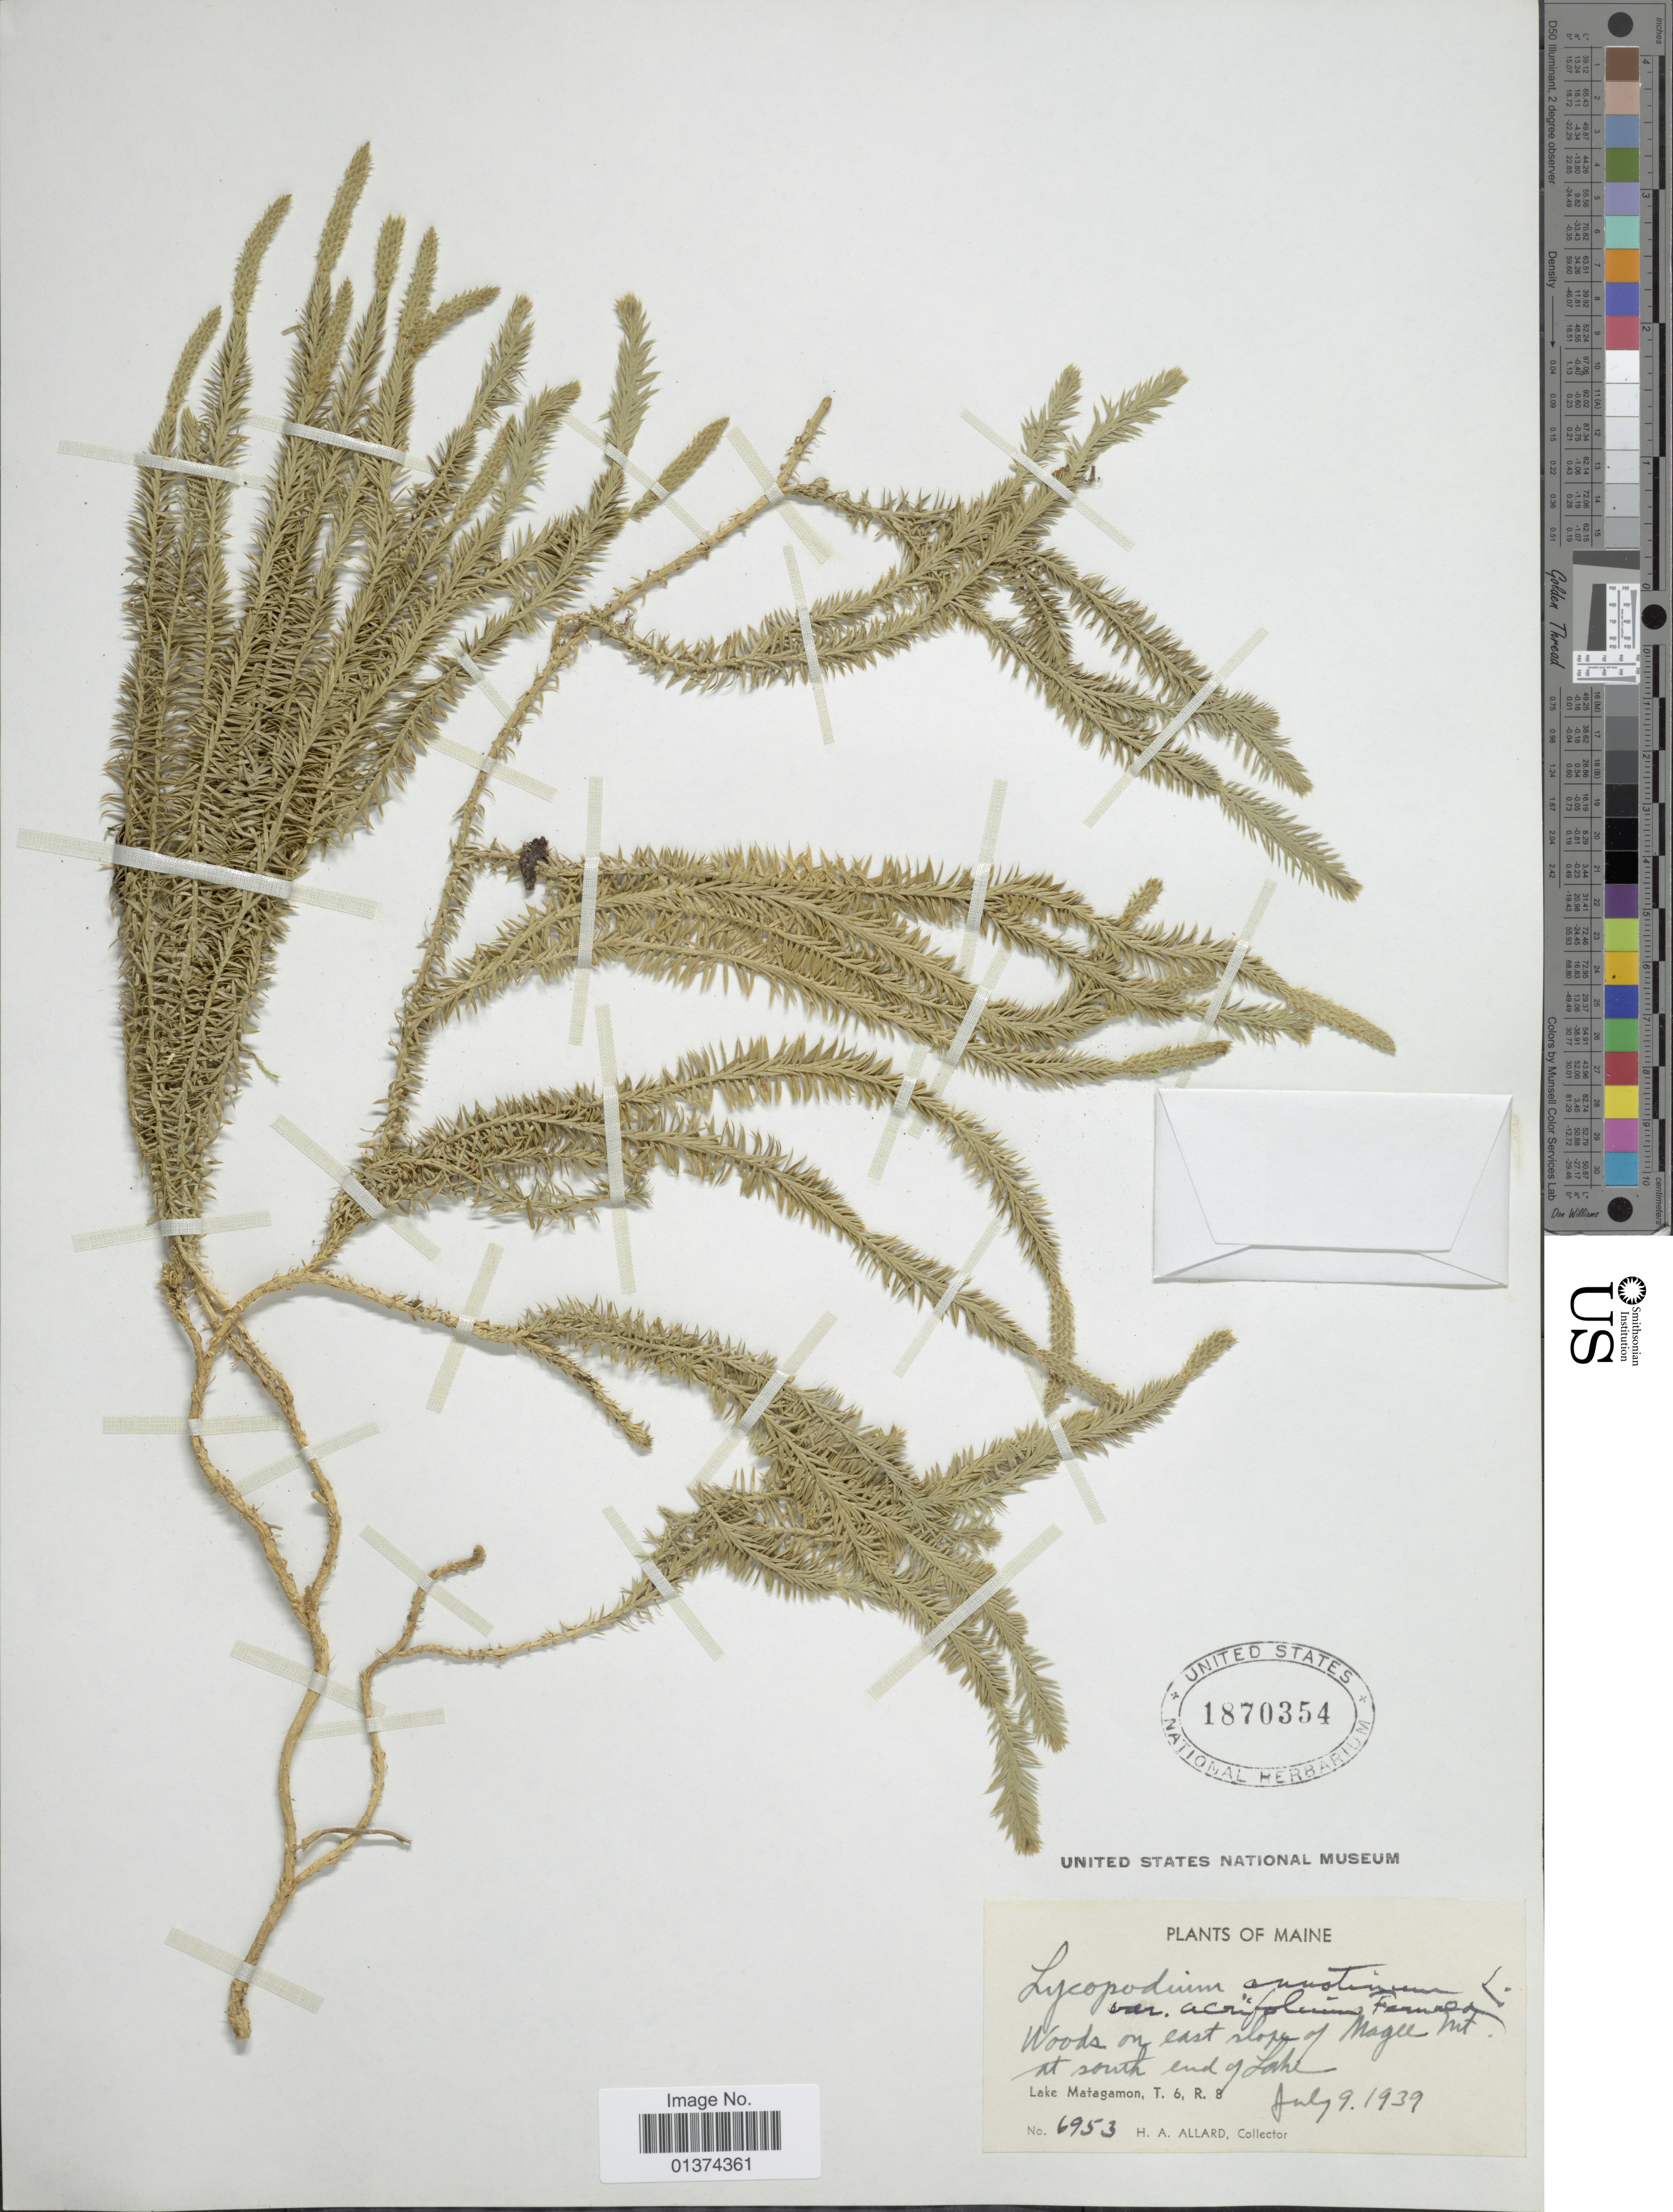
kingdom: Plantae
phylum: Tracheophyta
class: Lycopodiopsida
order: Lycopodiales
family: Lycopodiaceae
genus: Spinulum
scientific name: Spinulum annotinum subsp. annotinum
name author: (L.) A. Haines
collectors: H. A. Allard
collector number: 6953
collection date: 1939-07-09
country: United States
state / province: Maine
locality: Woods on east slope of Magee Mt at south end of Lake, Lake Matagamon, T6, R8.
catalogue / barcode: US 1870354